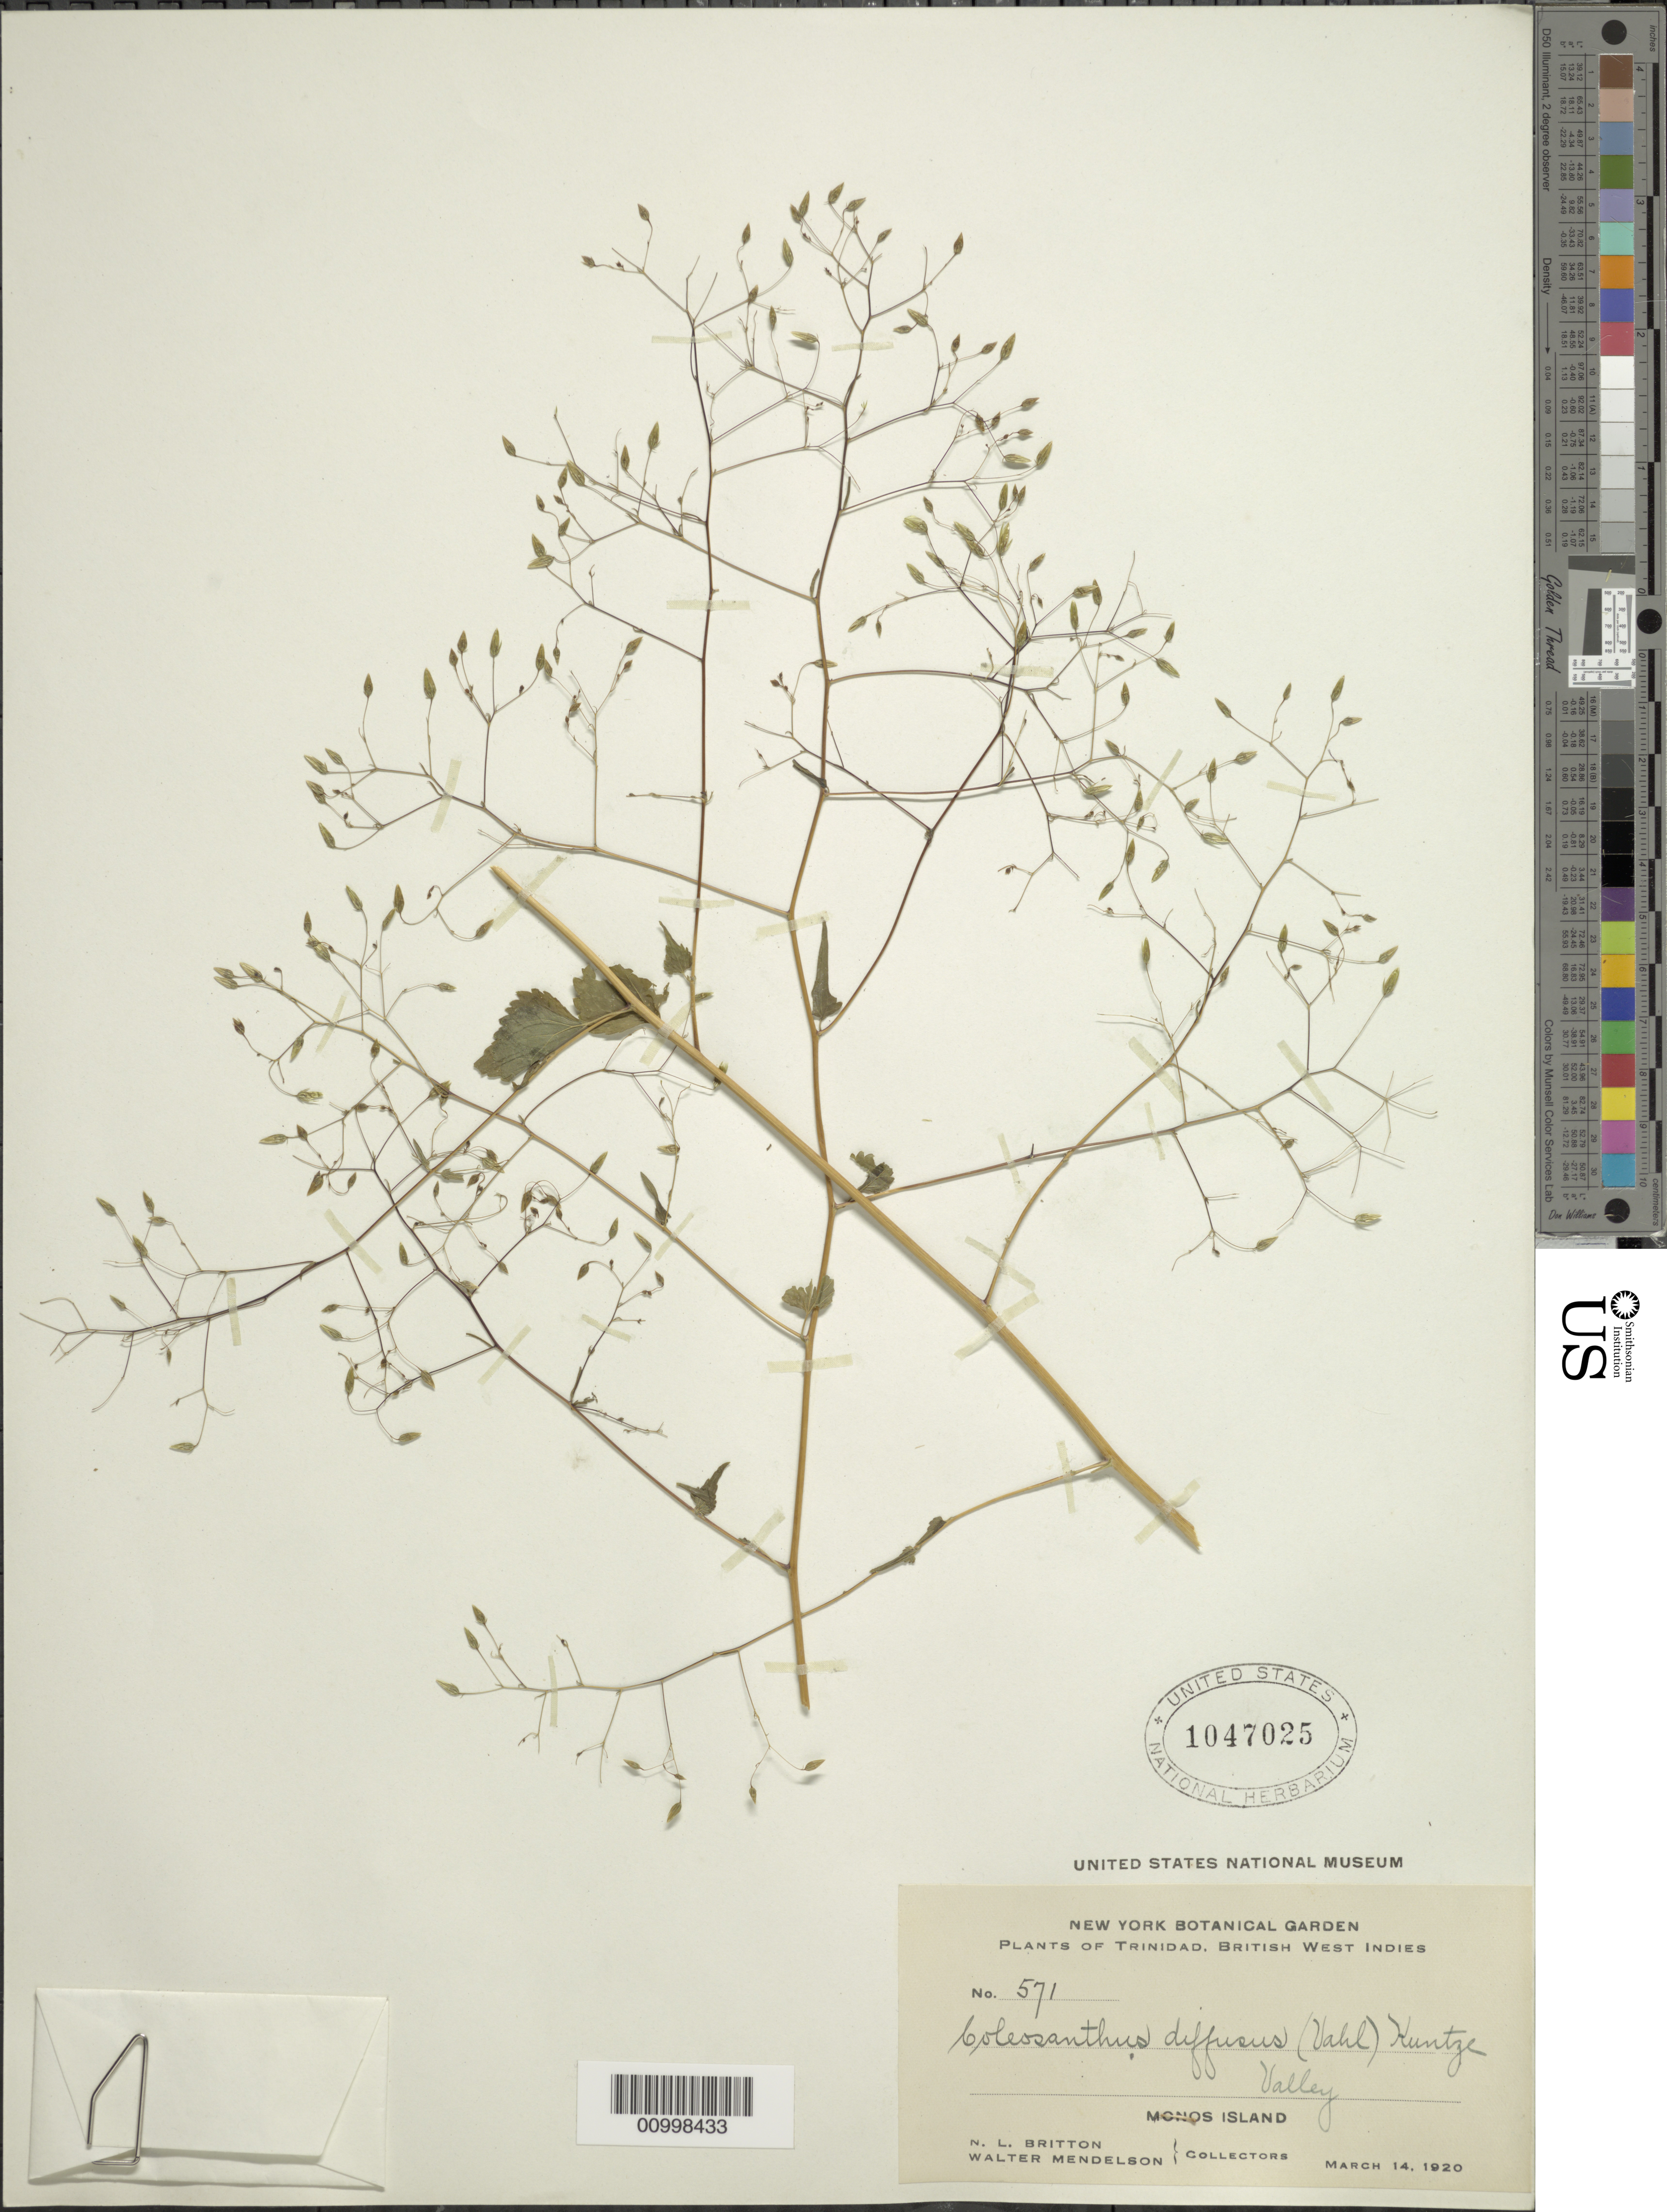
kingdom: Plantae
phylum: Tracheophyta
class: Magnoliopsida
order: Asterales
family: Asteraceae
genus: Brickellia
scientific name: Brickellia diffusa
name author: (Vahl) A. Gray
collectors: N. Britton & W. Mendelson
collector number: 571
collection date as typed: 14 Mar 1920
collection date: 1920-03-14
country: Trinidad and Tobago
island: Trinidad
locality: Monos Island, valley.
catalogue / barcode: US 1047025